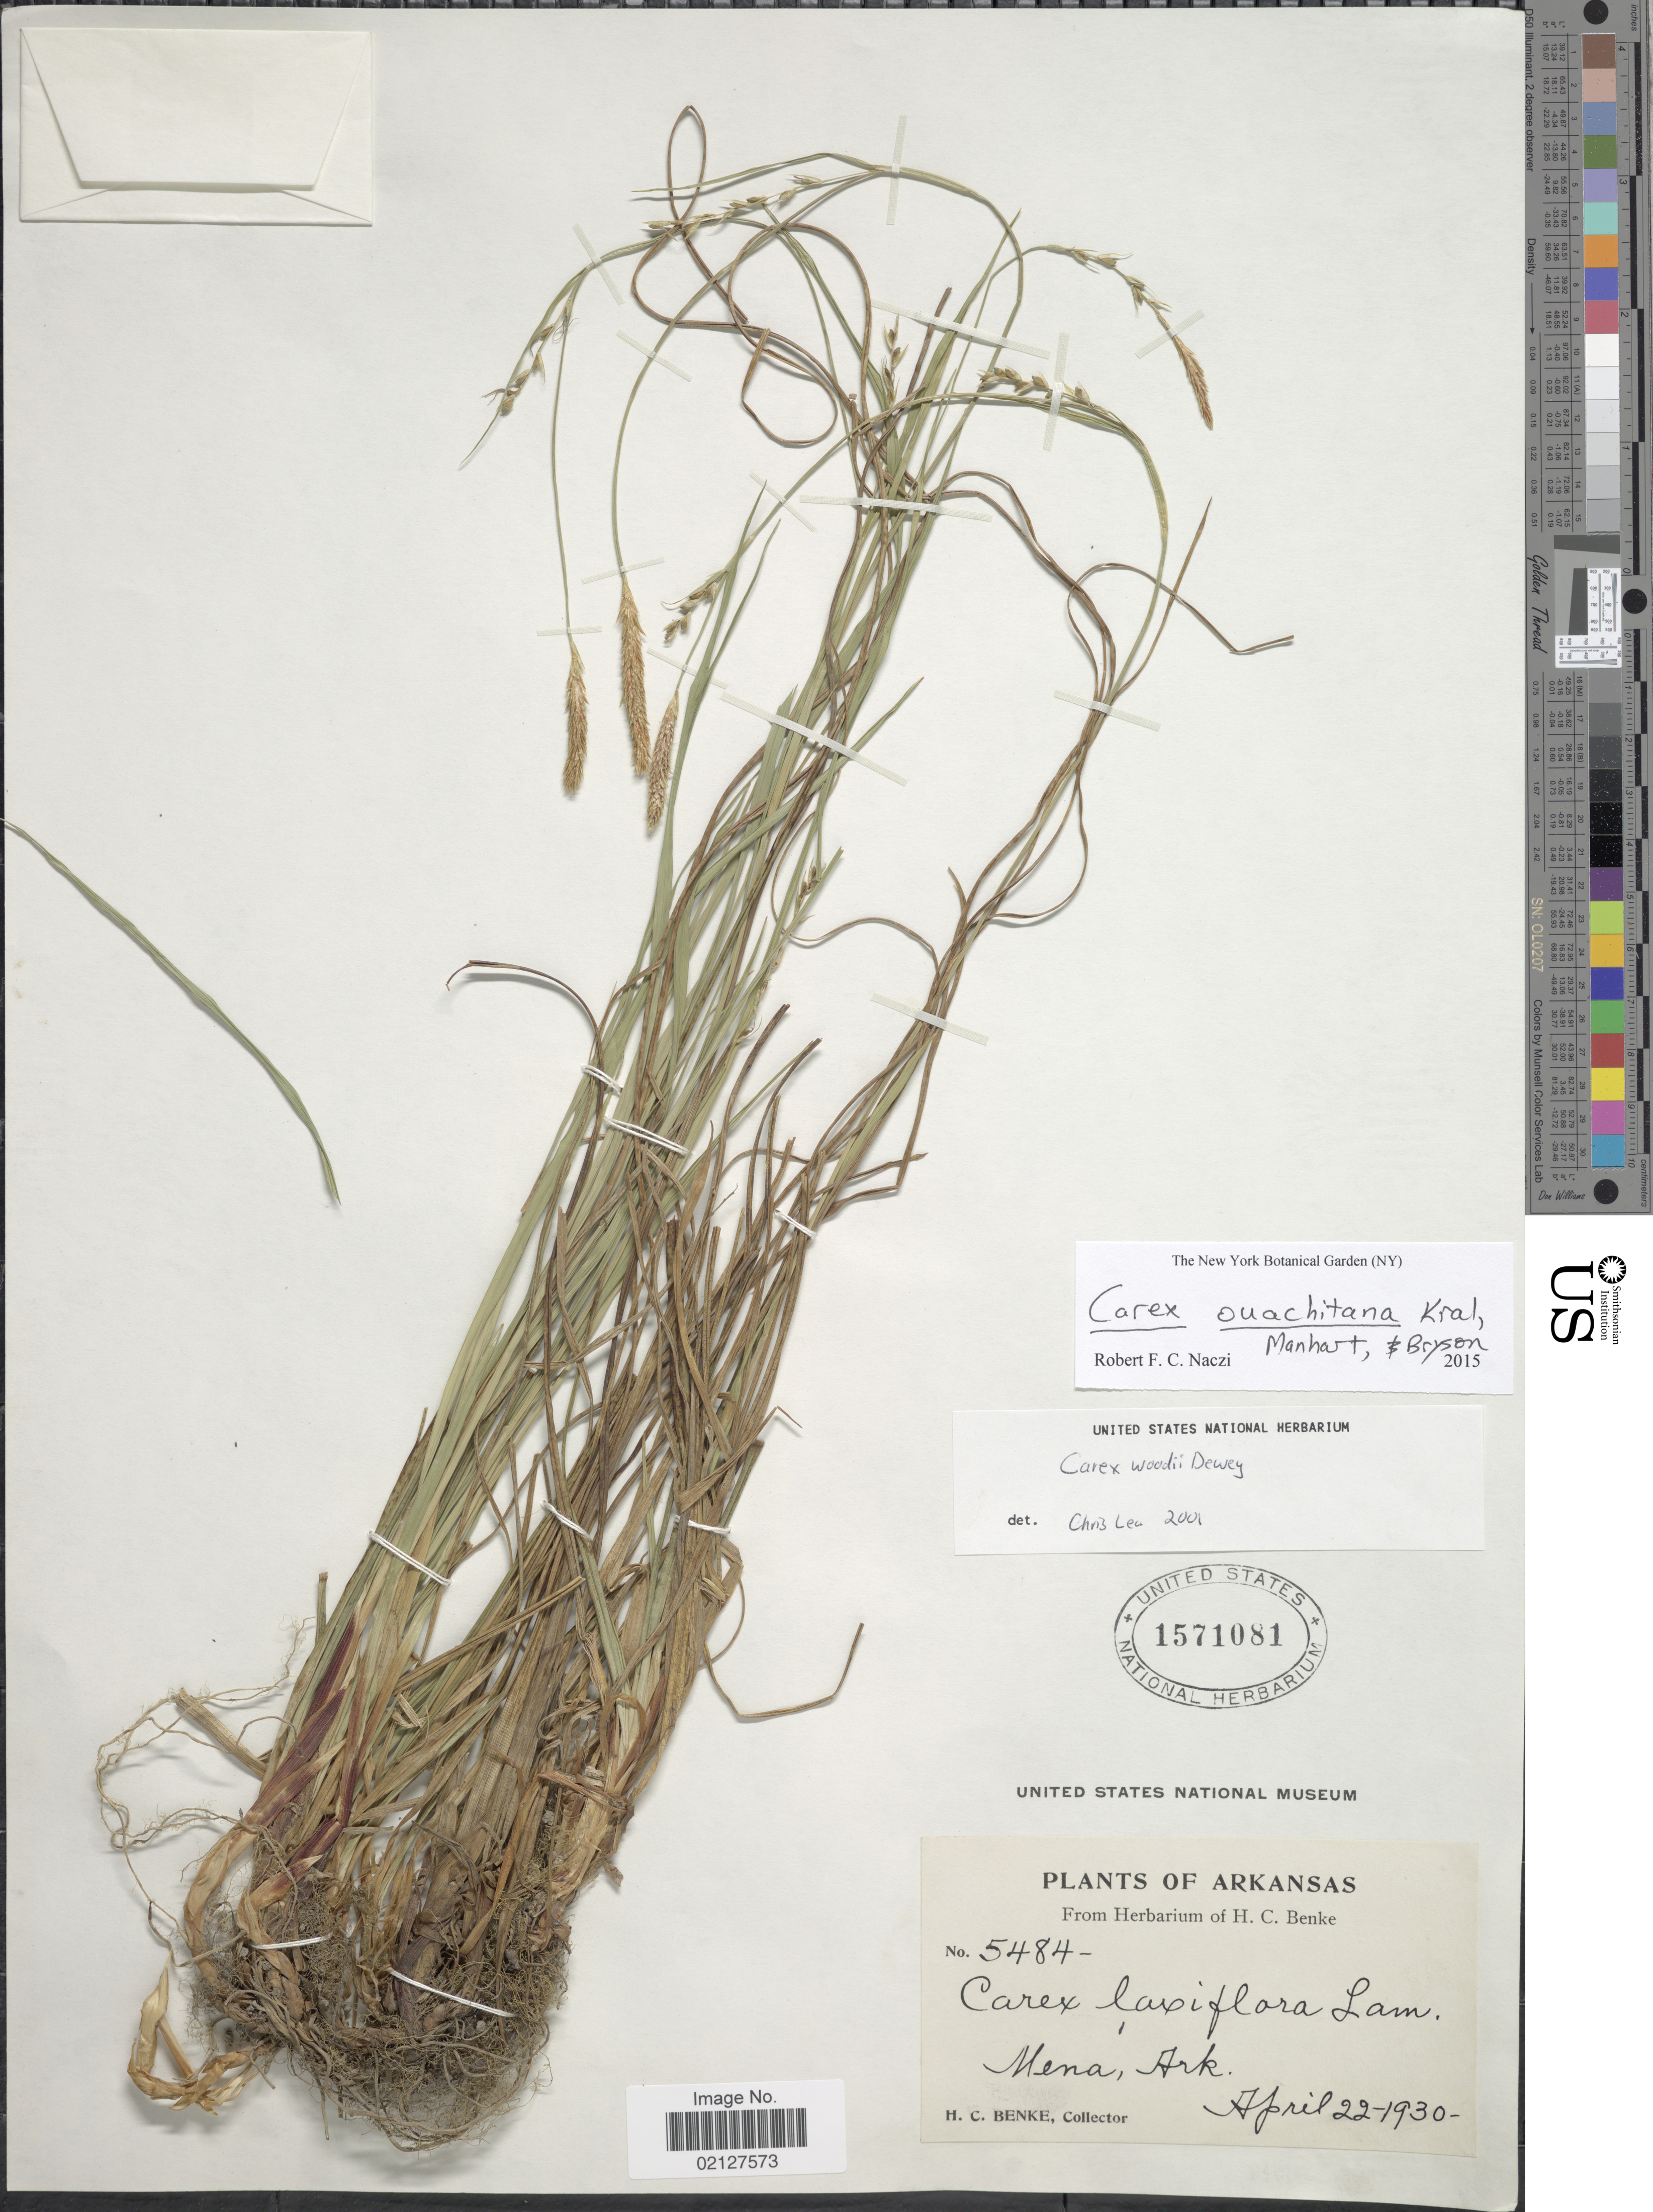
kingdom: Plantae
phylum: Tracheophyta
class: Liliopsida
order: Poales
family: Cyperaceae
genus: Carex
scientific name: Carex ouachitana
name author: Kral et al.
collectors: H. Benke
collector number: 5484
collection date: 1930-04-22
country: United States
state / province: Arkansas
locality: Mena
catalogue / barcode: US 1571081